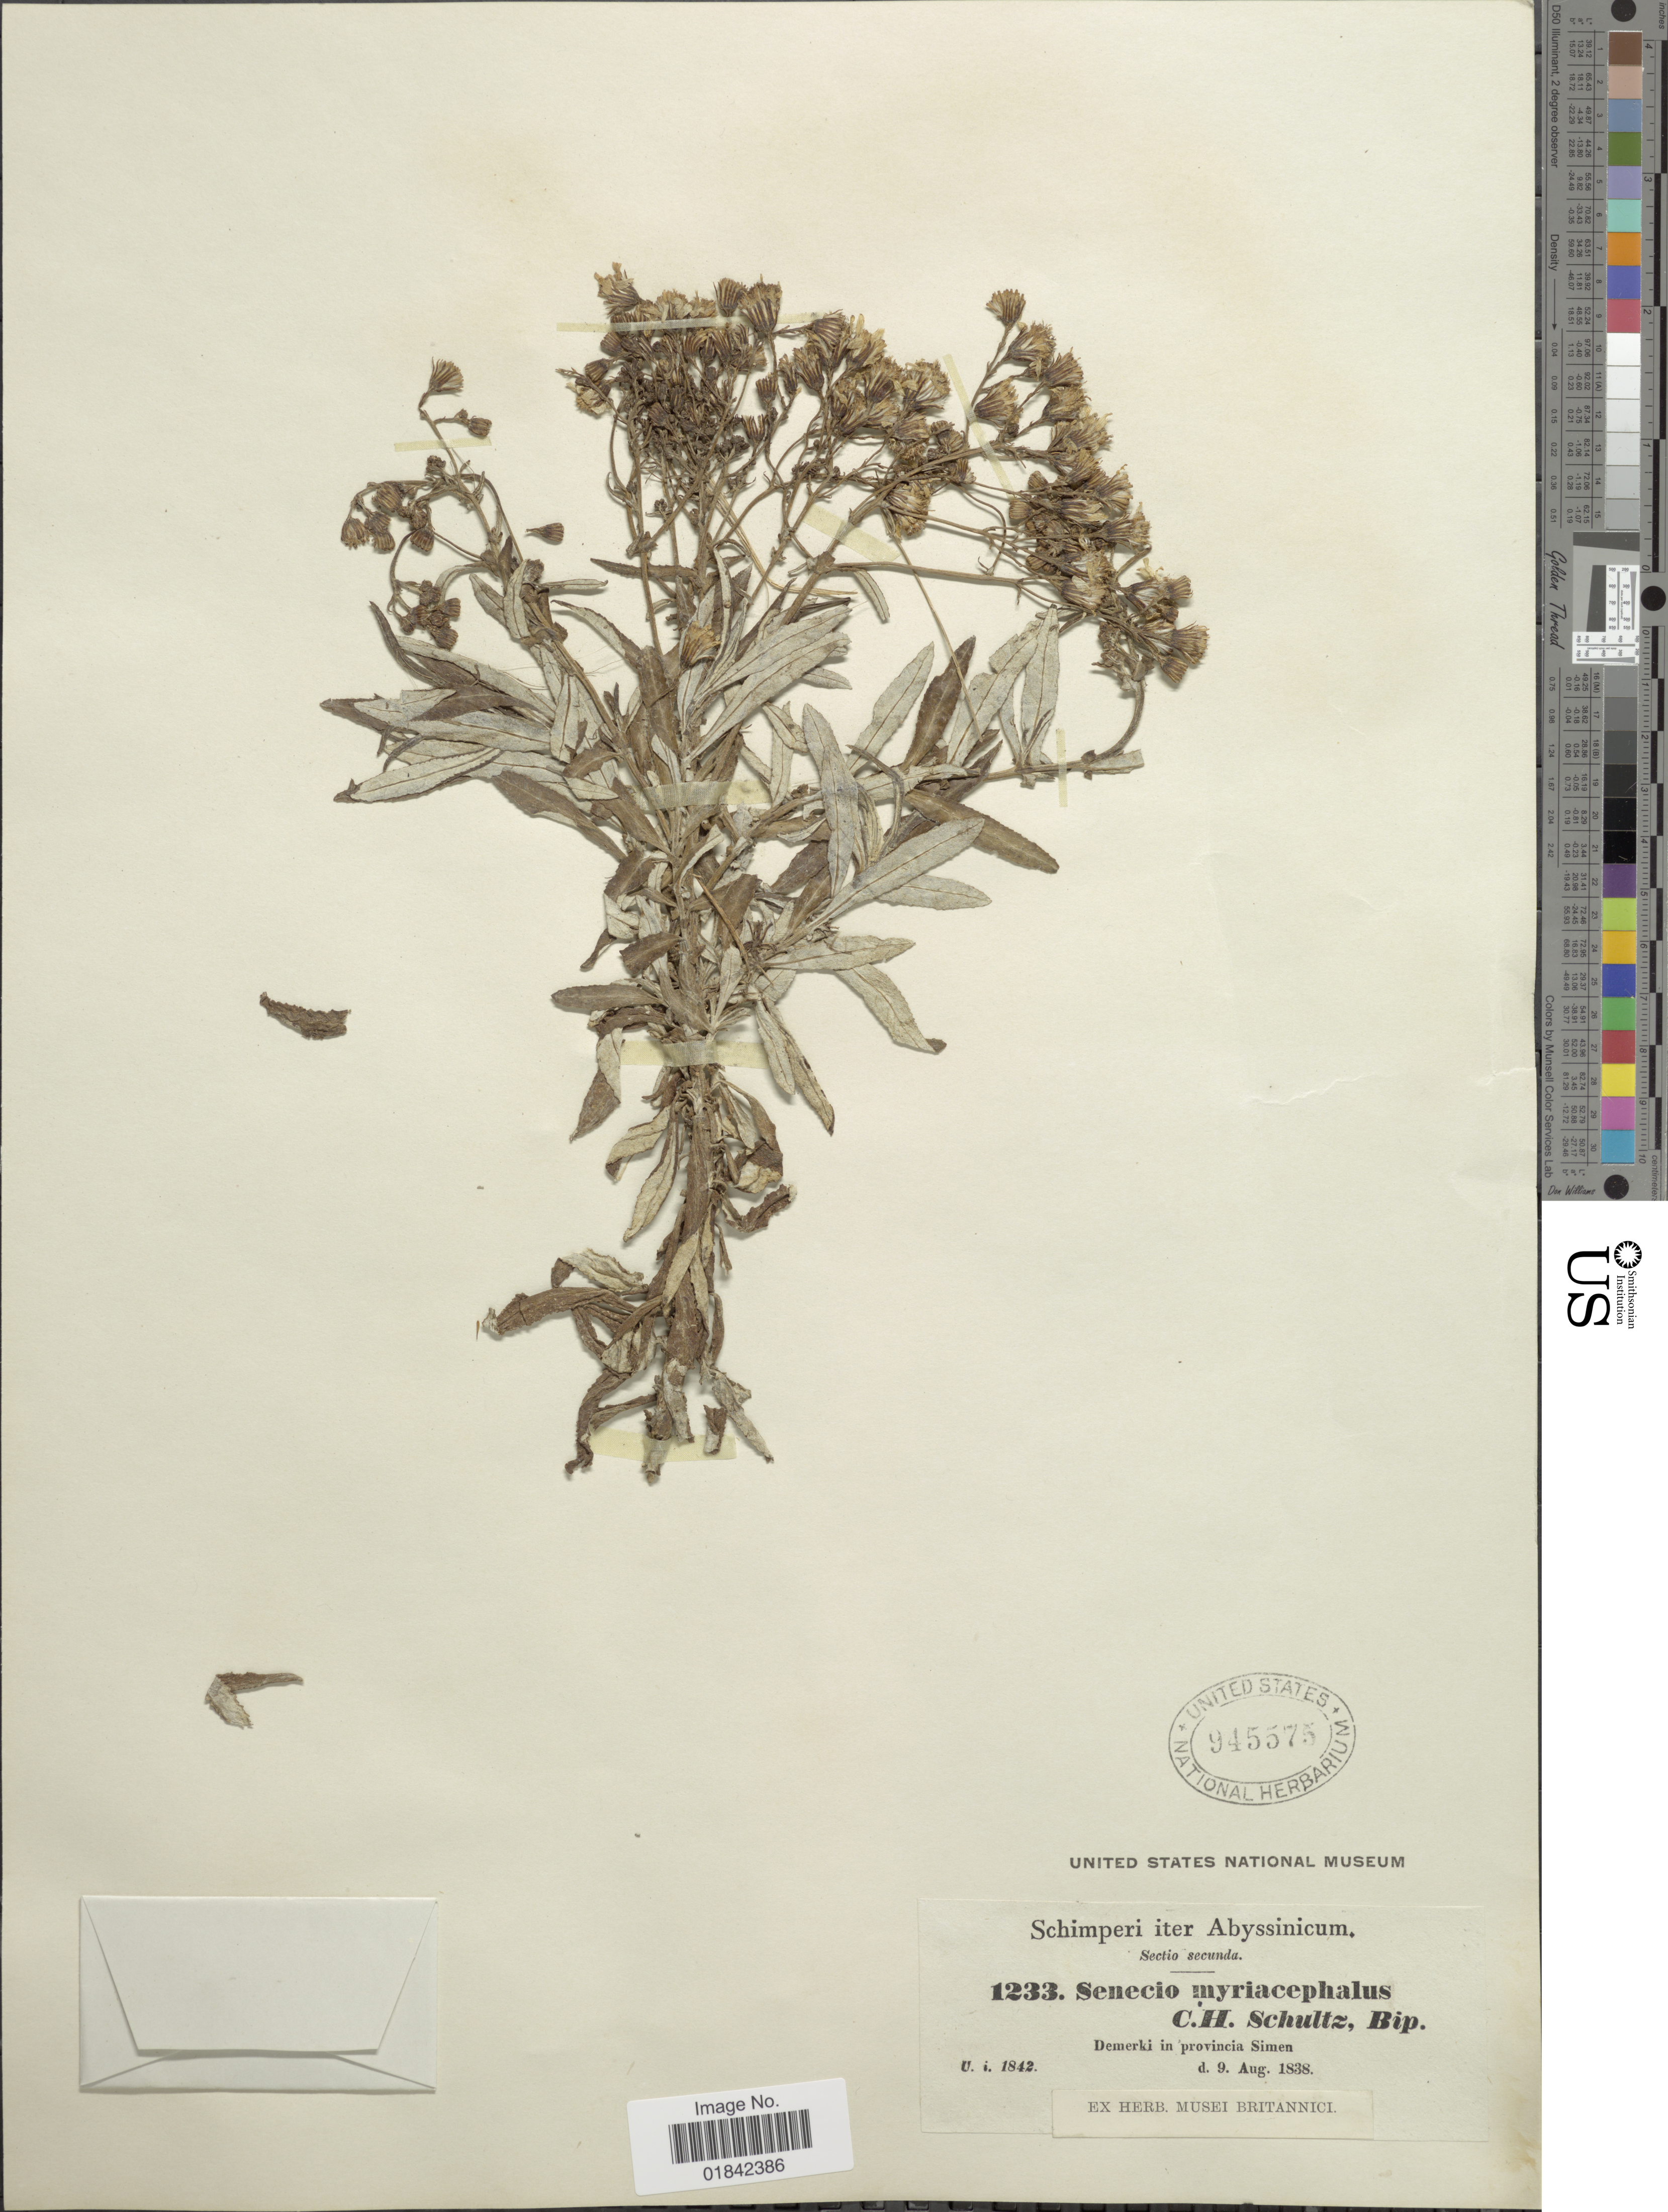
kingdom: Plantae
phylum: Tracheophyta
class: Magnoliopsida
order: Asterales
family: Asteraceae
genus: Senecio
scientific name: Senecio myriocephalus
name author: Sch. Bip. ex A. Rich.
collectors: C. H. Schultz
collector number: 1233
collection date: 1838-08-09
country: Eritrea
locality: Abyssinicum, Demerki in provincia Simen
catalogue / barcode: US 945575